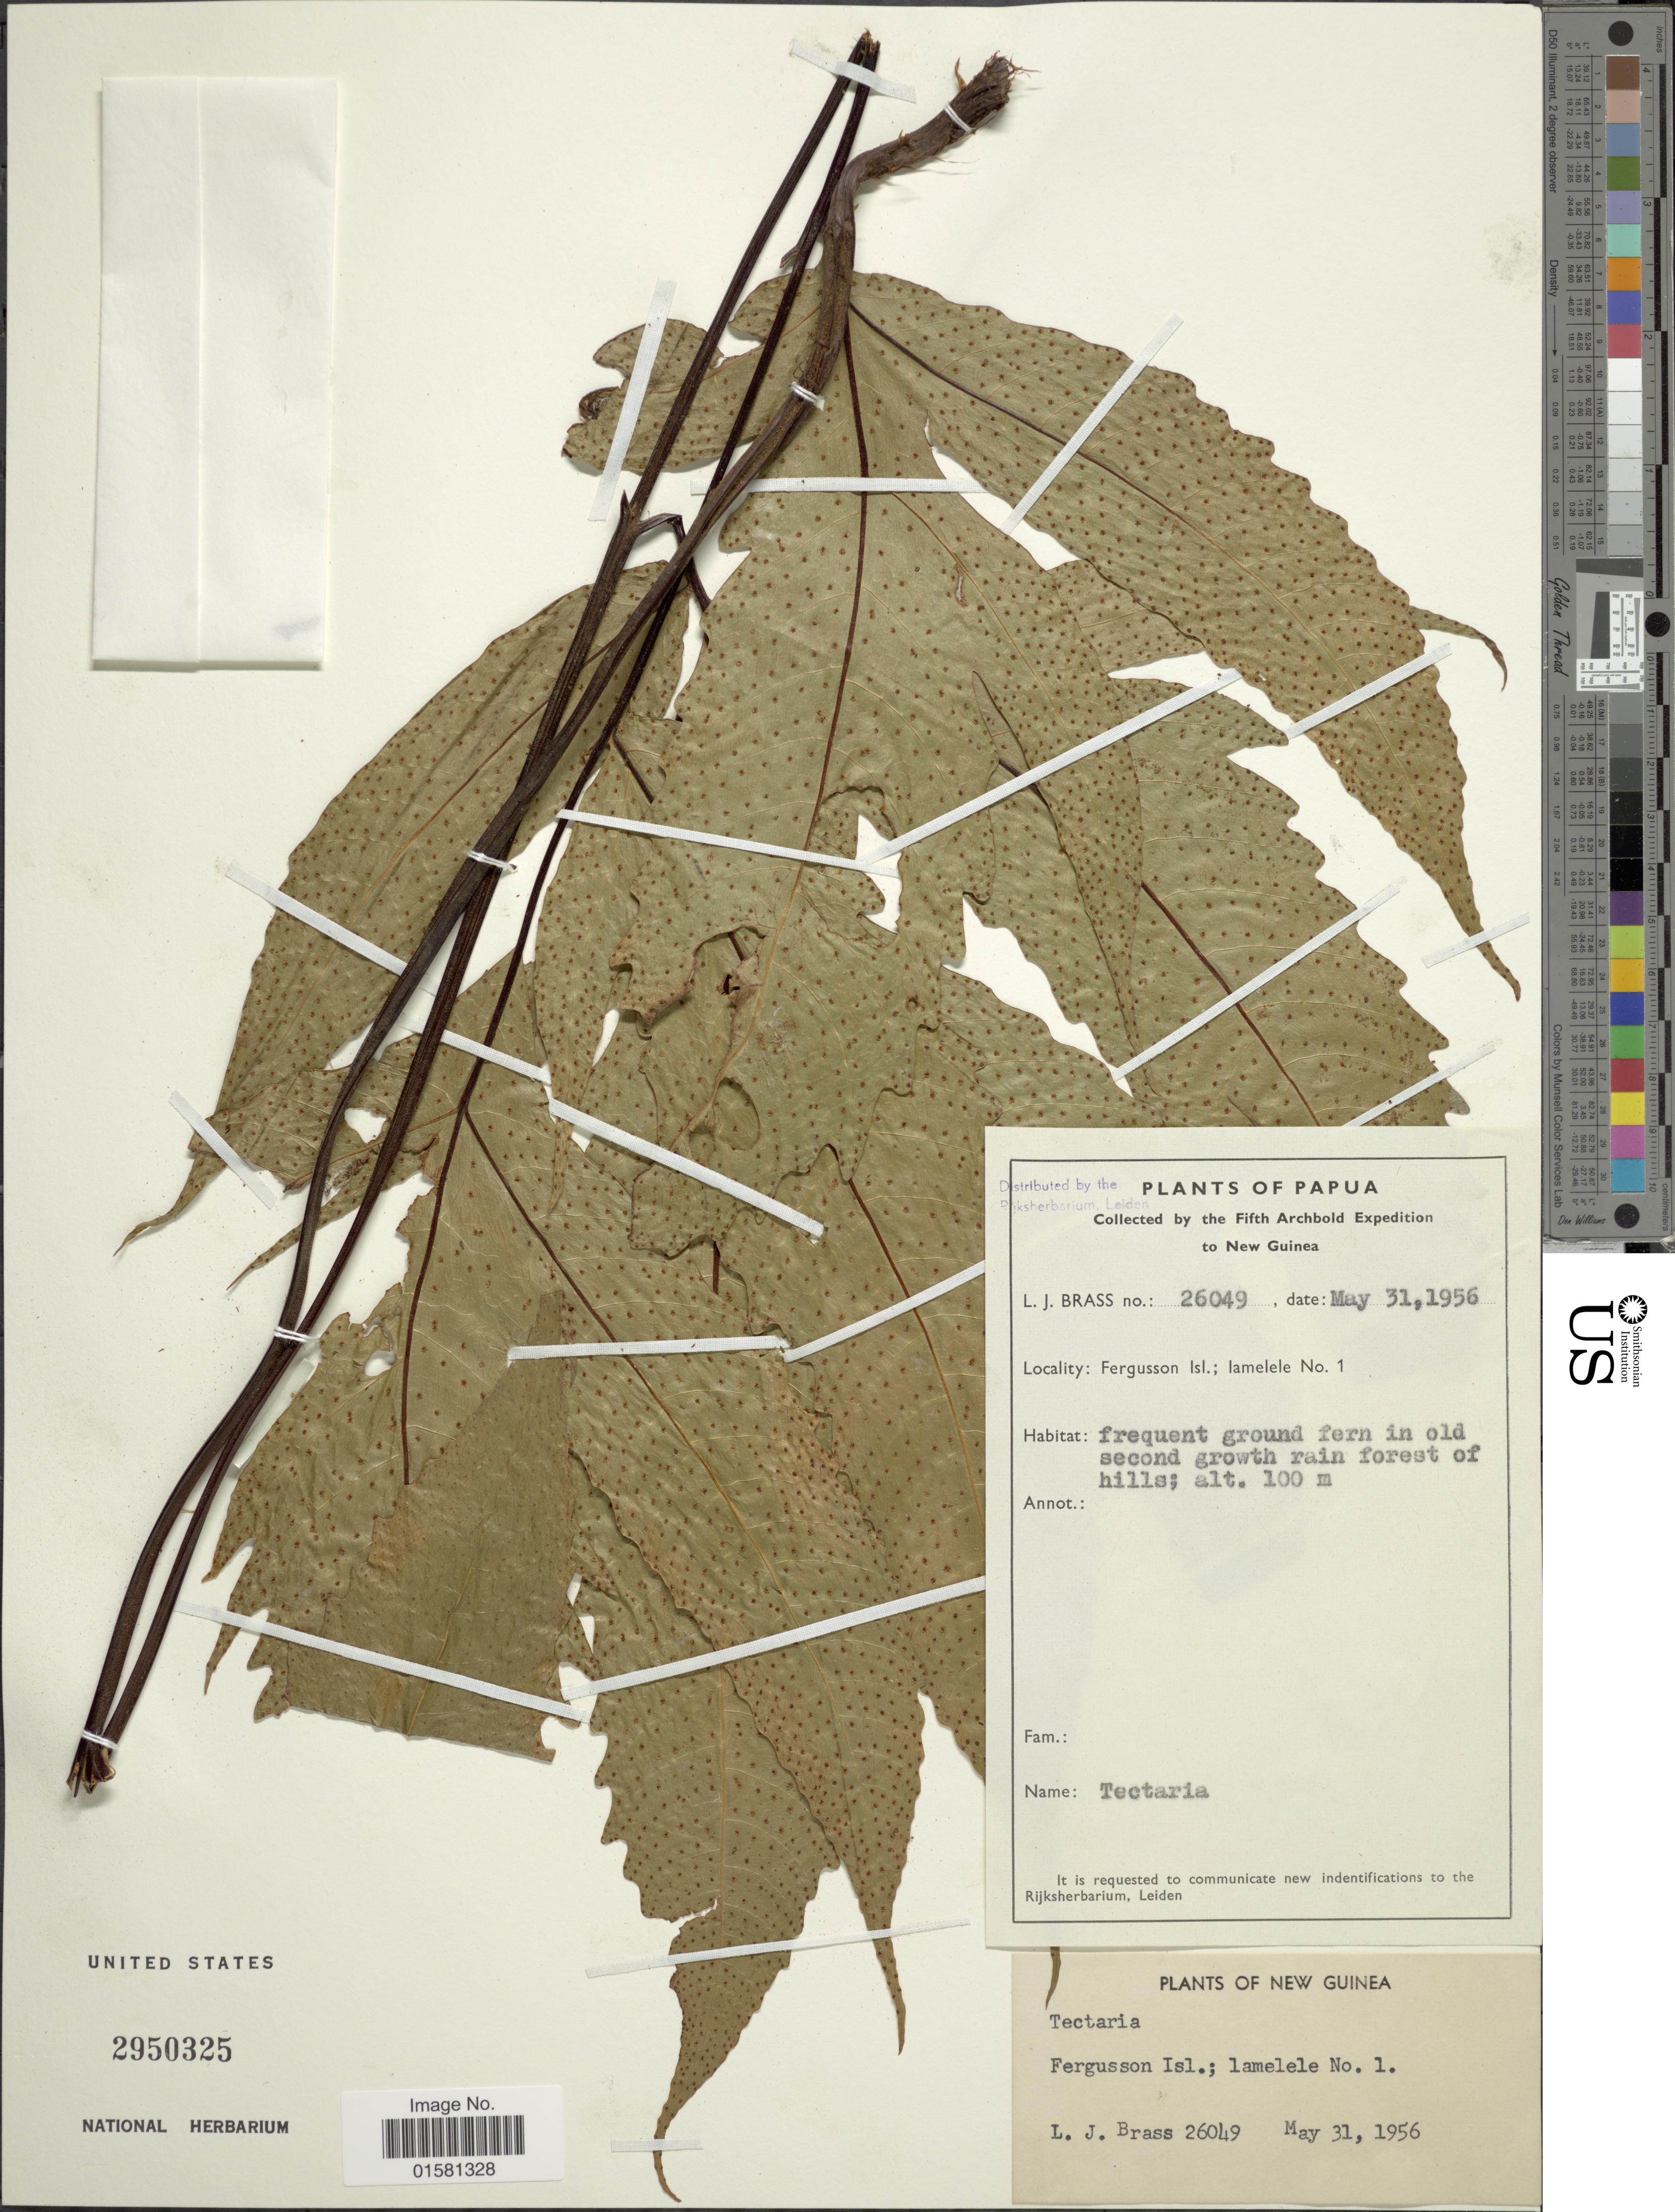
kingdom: Plantae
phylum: Tracheophyta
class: Polypodiopsida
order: Polypodiales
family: Tectariaceae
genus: Tectaria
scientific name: Tectaria sp.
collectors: L. J. Brass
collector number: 26049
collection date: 1956-05-31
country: Papua New Guinea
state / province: Milne Bay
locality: Papua, Fergusson Isl.; lamelele no. 1, New Guinea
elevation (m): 100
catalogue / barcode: US 2950325